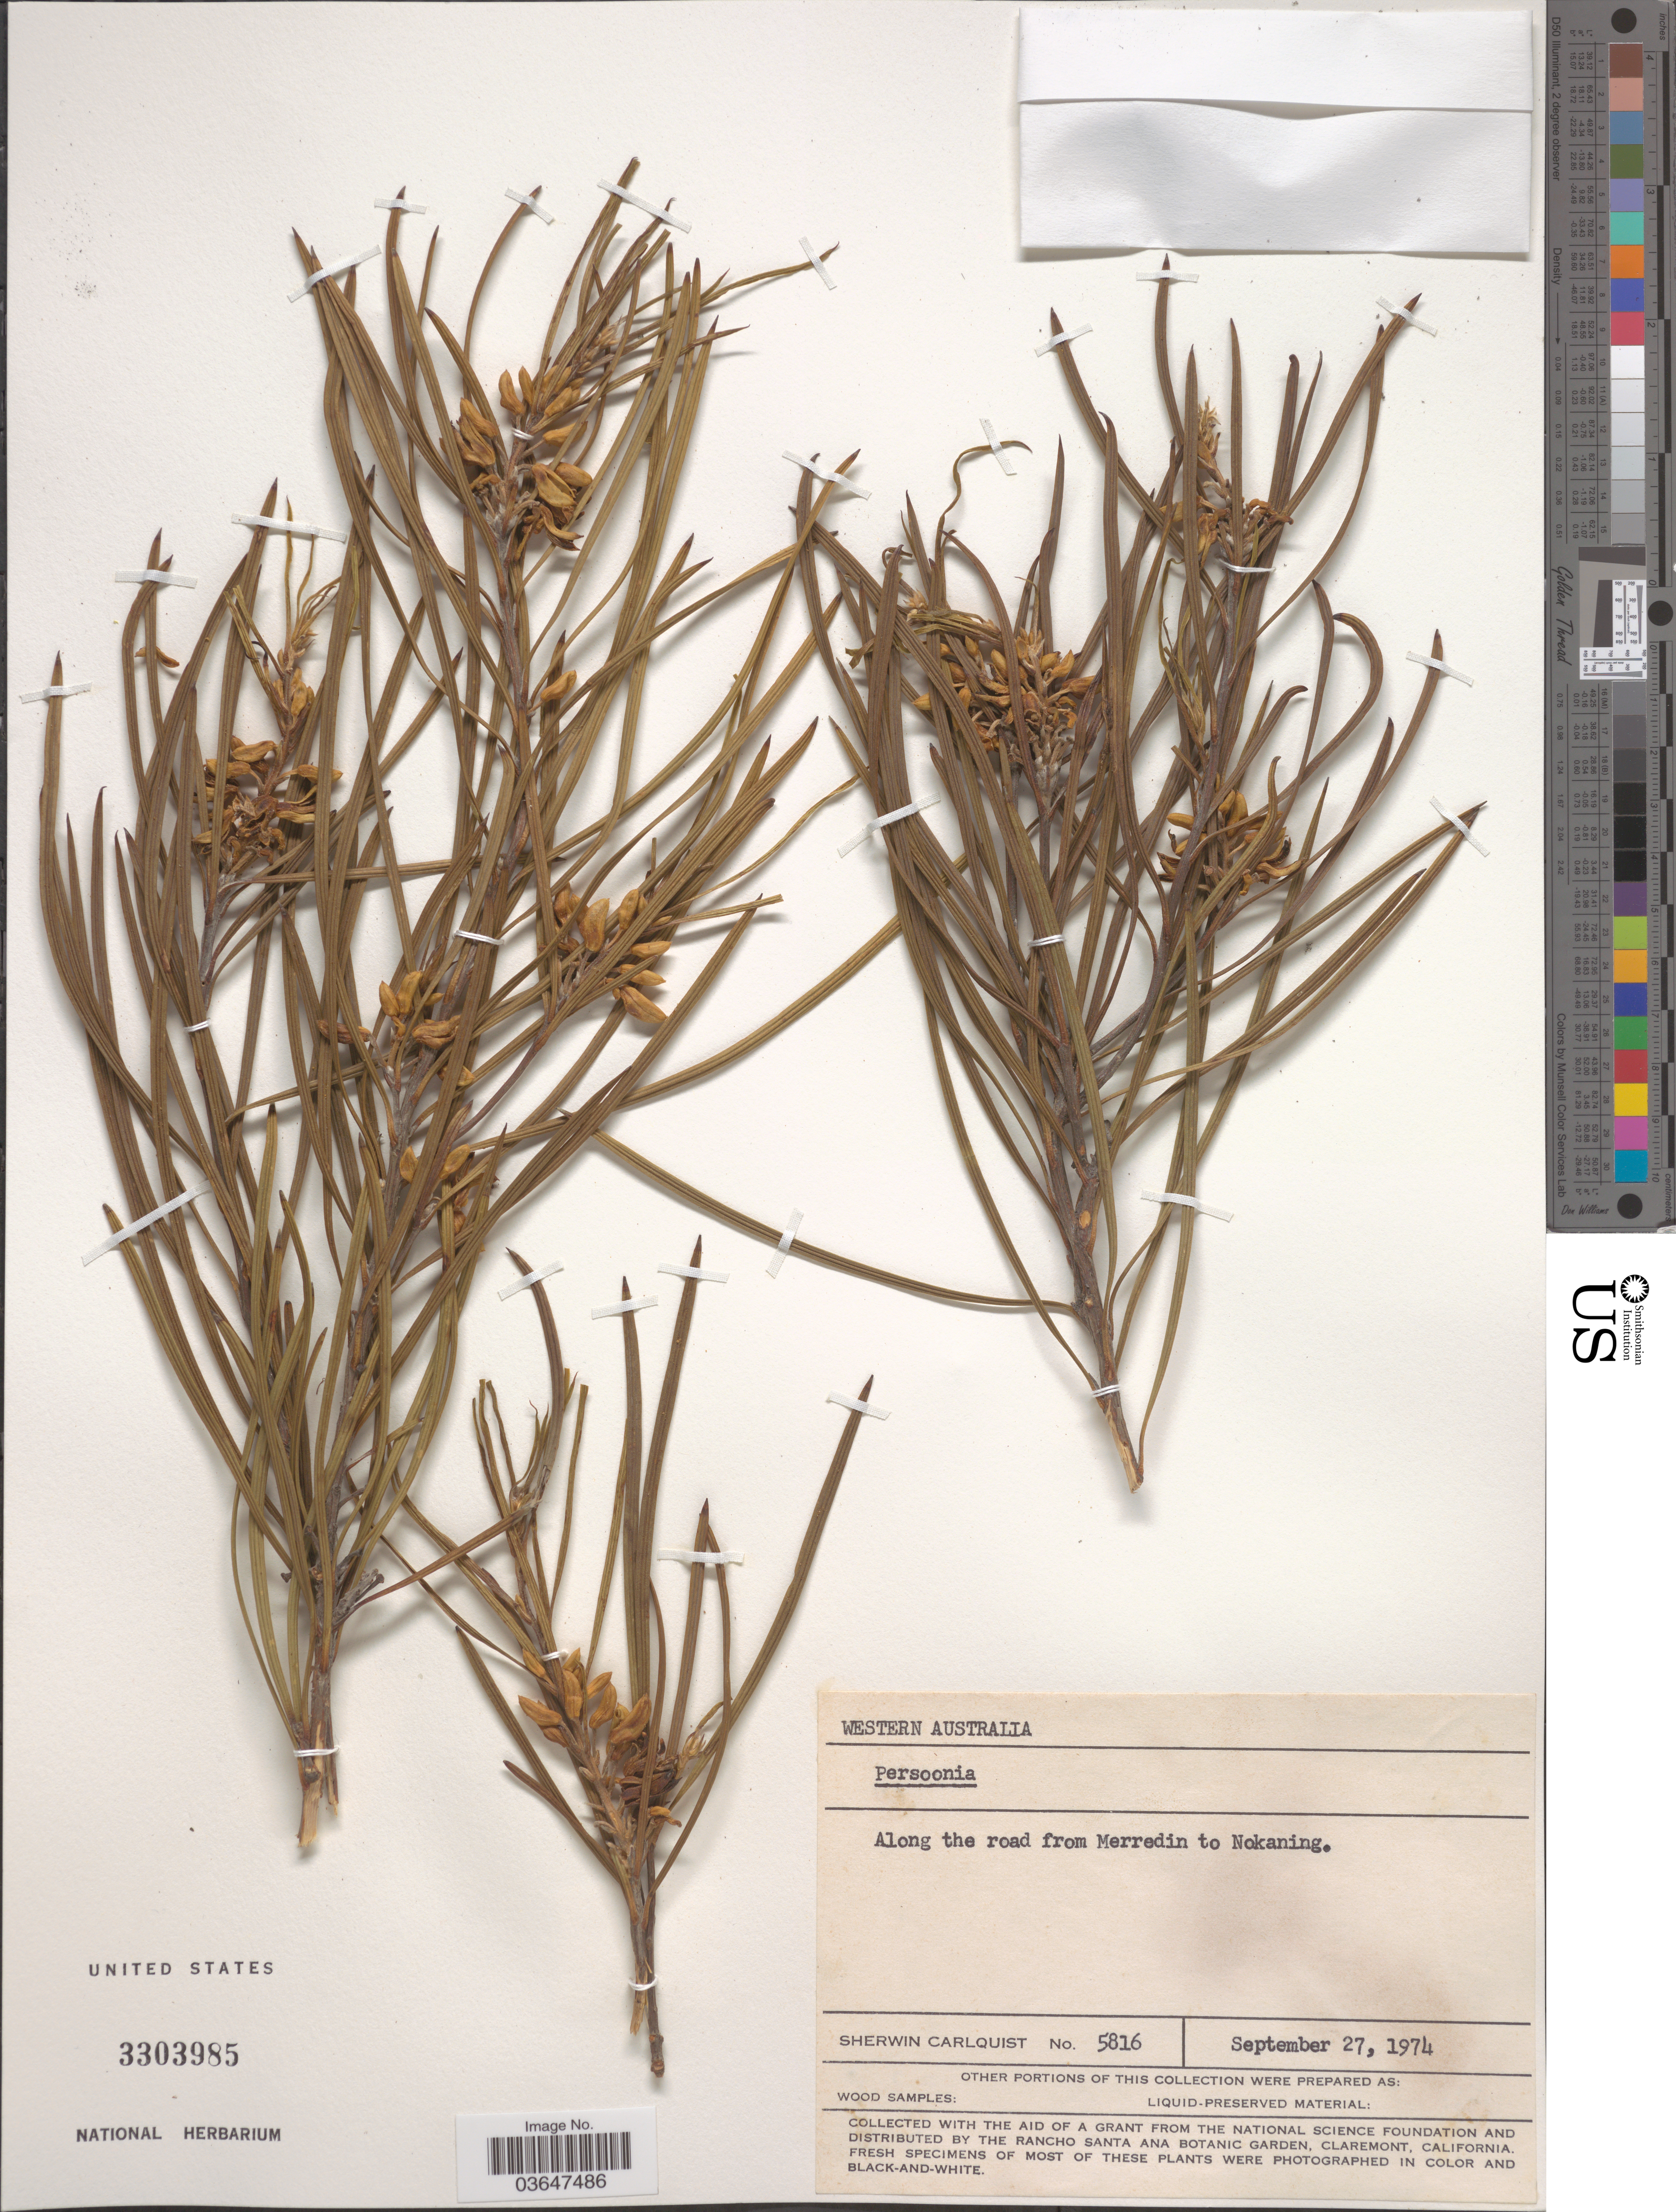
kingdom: Plantae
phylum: Tracheophyta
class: Magnoliopsida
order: Proteales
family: Proteaceae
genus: Persoonia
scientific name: Persoonia sp.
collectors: S. Carlquist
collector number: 5816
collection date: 1974-09-27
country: Australia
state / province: Western Australia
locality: Along the road from Merredin to Nokaning.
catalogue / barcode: US 3303985